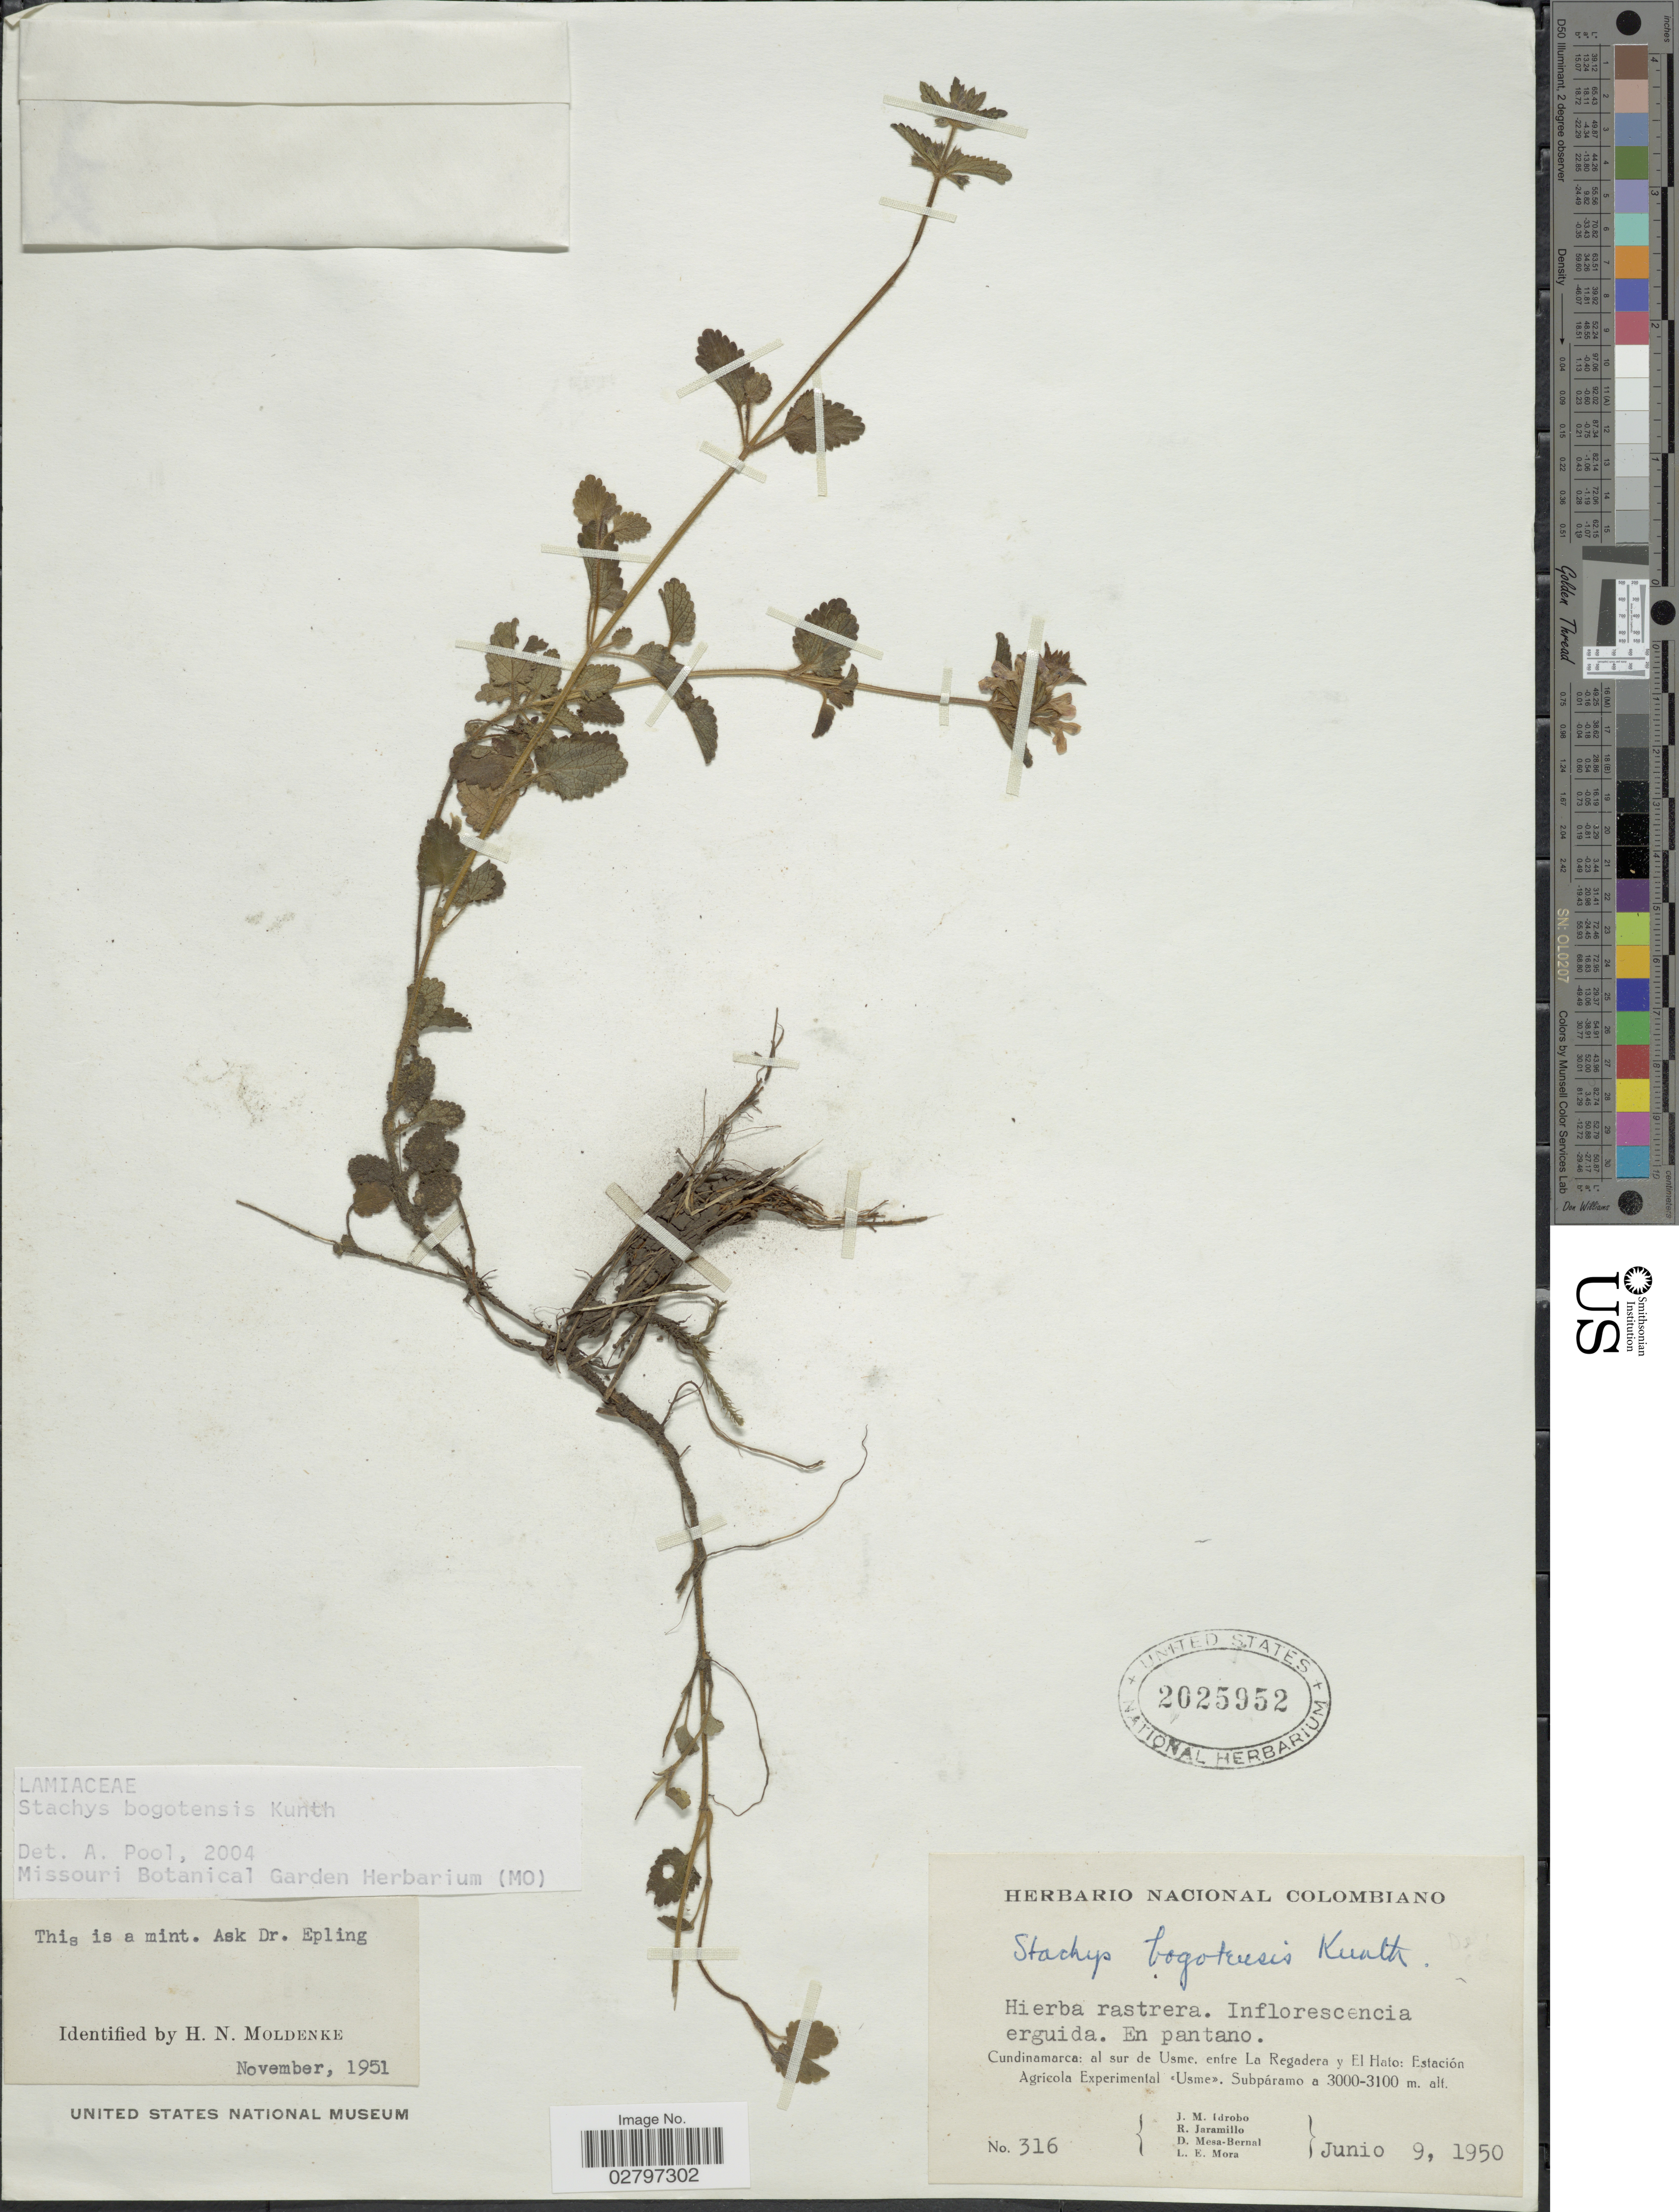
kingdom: Plantae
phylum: Tracheophyta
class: Magnoliopsida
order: Lamiales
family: Lamiaceae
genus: Stachys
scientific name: Stachys bogotensis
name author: Kunth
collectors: J. M. Idrobo, R. Jaramillo M., D. Mesa Bernal & L. Mora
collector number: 316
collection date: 1950-06-09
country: Colombia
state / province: Cundinamarca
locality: Al sur de Usme, entre La Regadera y El Hato: Estación Agrícola Experimental Usme Subpáramo.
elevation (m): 3000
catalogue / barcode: US 2025952